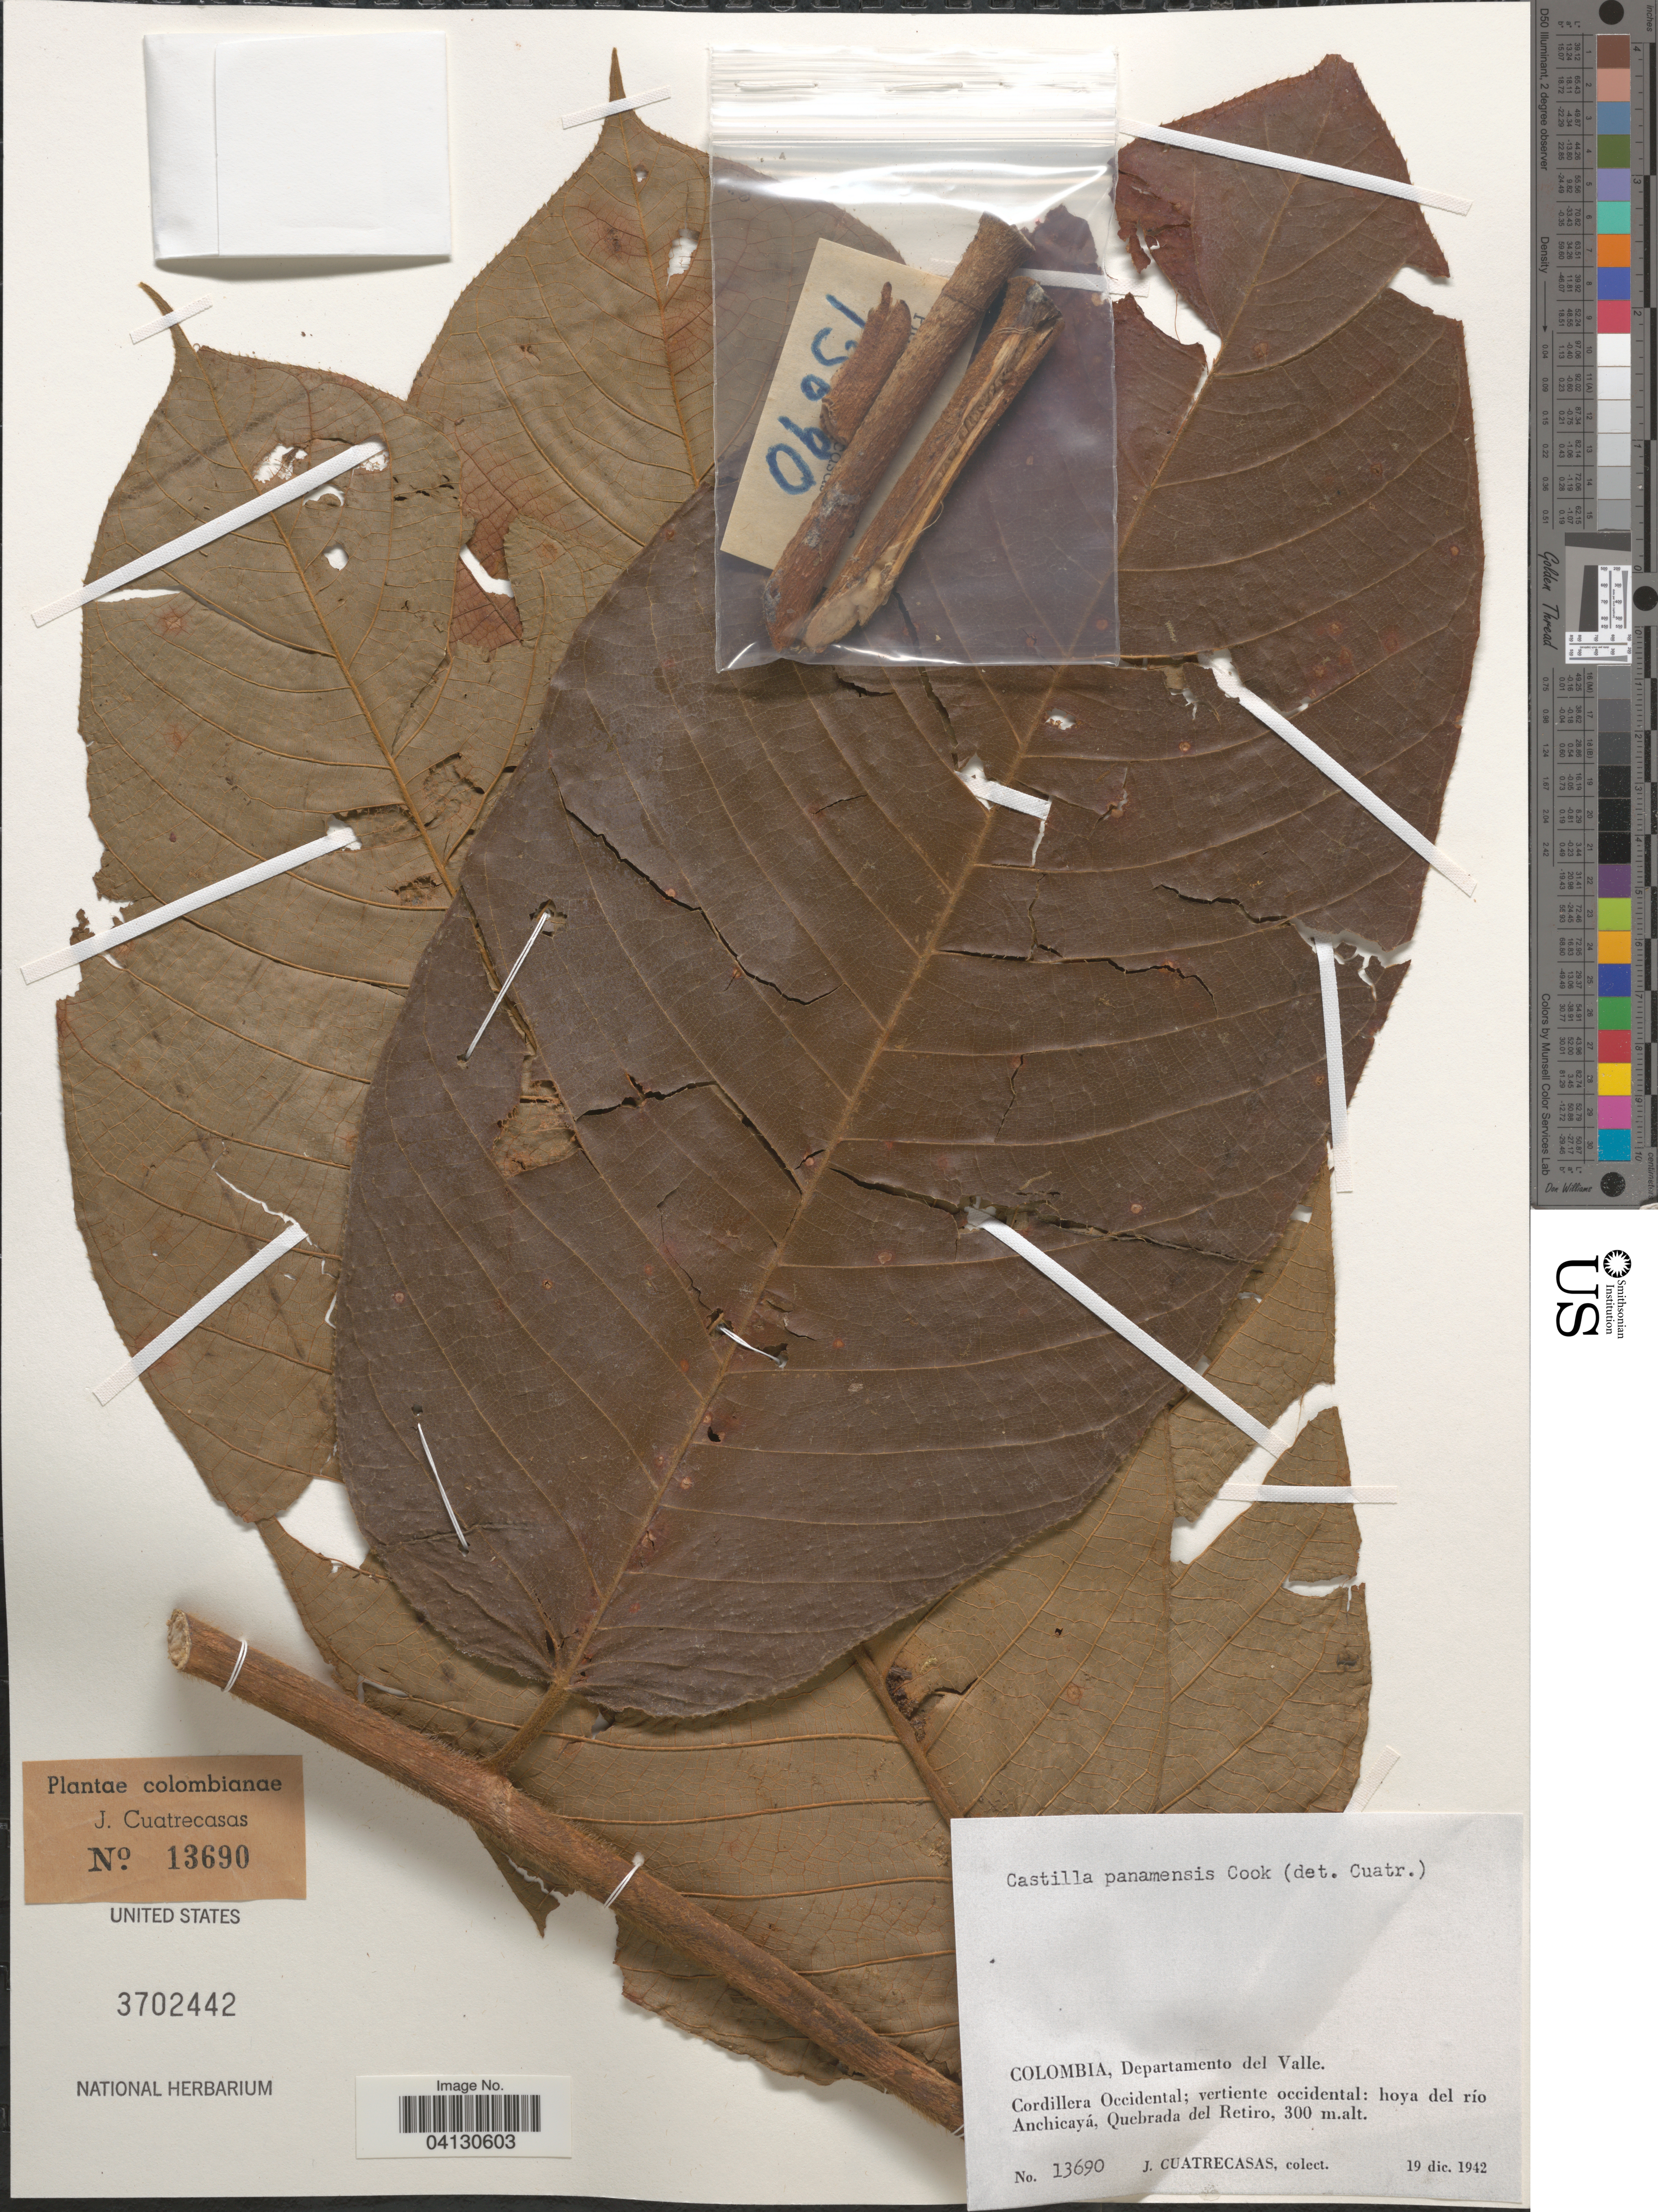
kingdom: Plantae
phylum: Tracheophyta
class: Magnoliopsida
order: Rosales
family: Moraceae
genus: Castilla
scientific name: Castilla panamensis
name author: O.F. Cook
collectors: J. Cuatrecasas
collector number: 13690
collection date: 1942-12-19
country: Colombia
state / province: Valle del Cauca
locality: Departamento del Valle. Cordillera Occidental; vertiente occidental: hoya del río Anchicayá, Quebrada del Retiro.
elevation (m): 300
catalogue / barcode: US 3702442